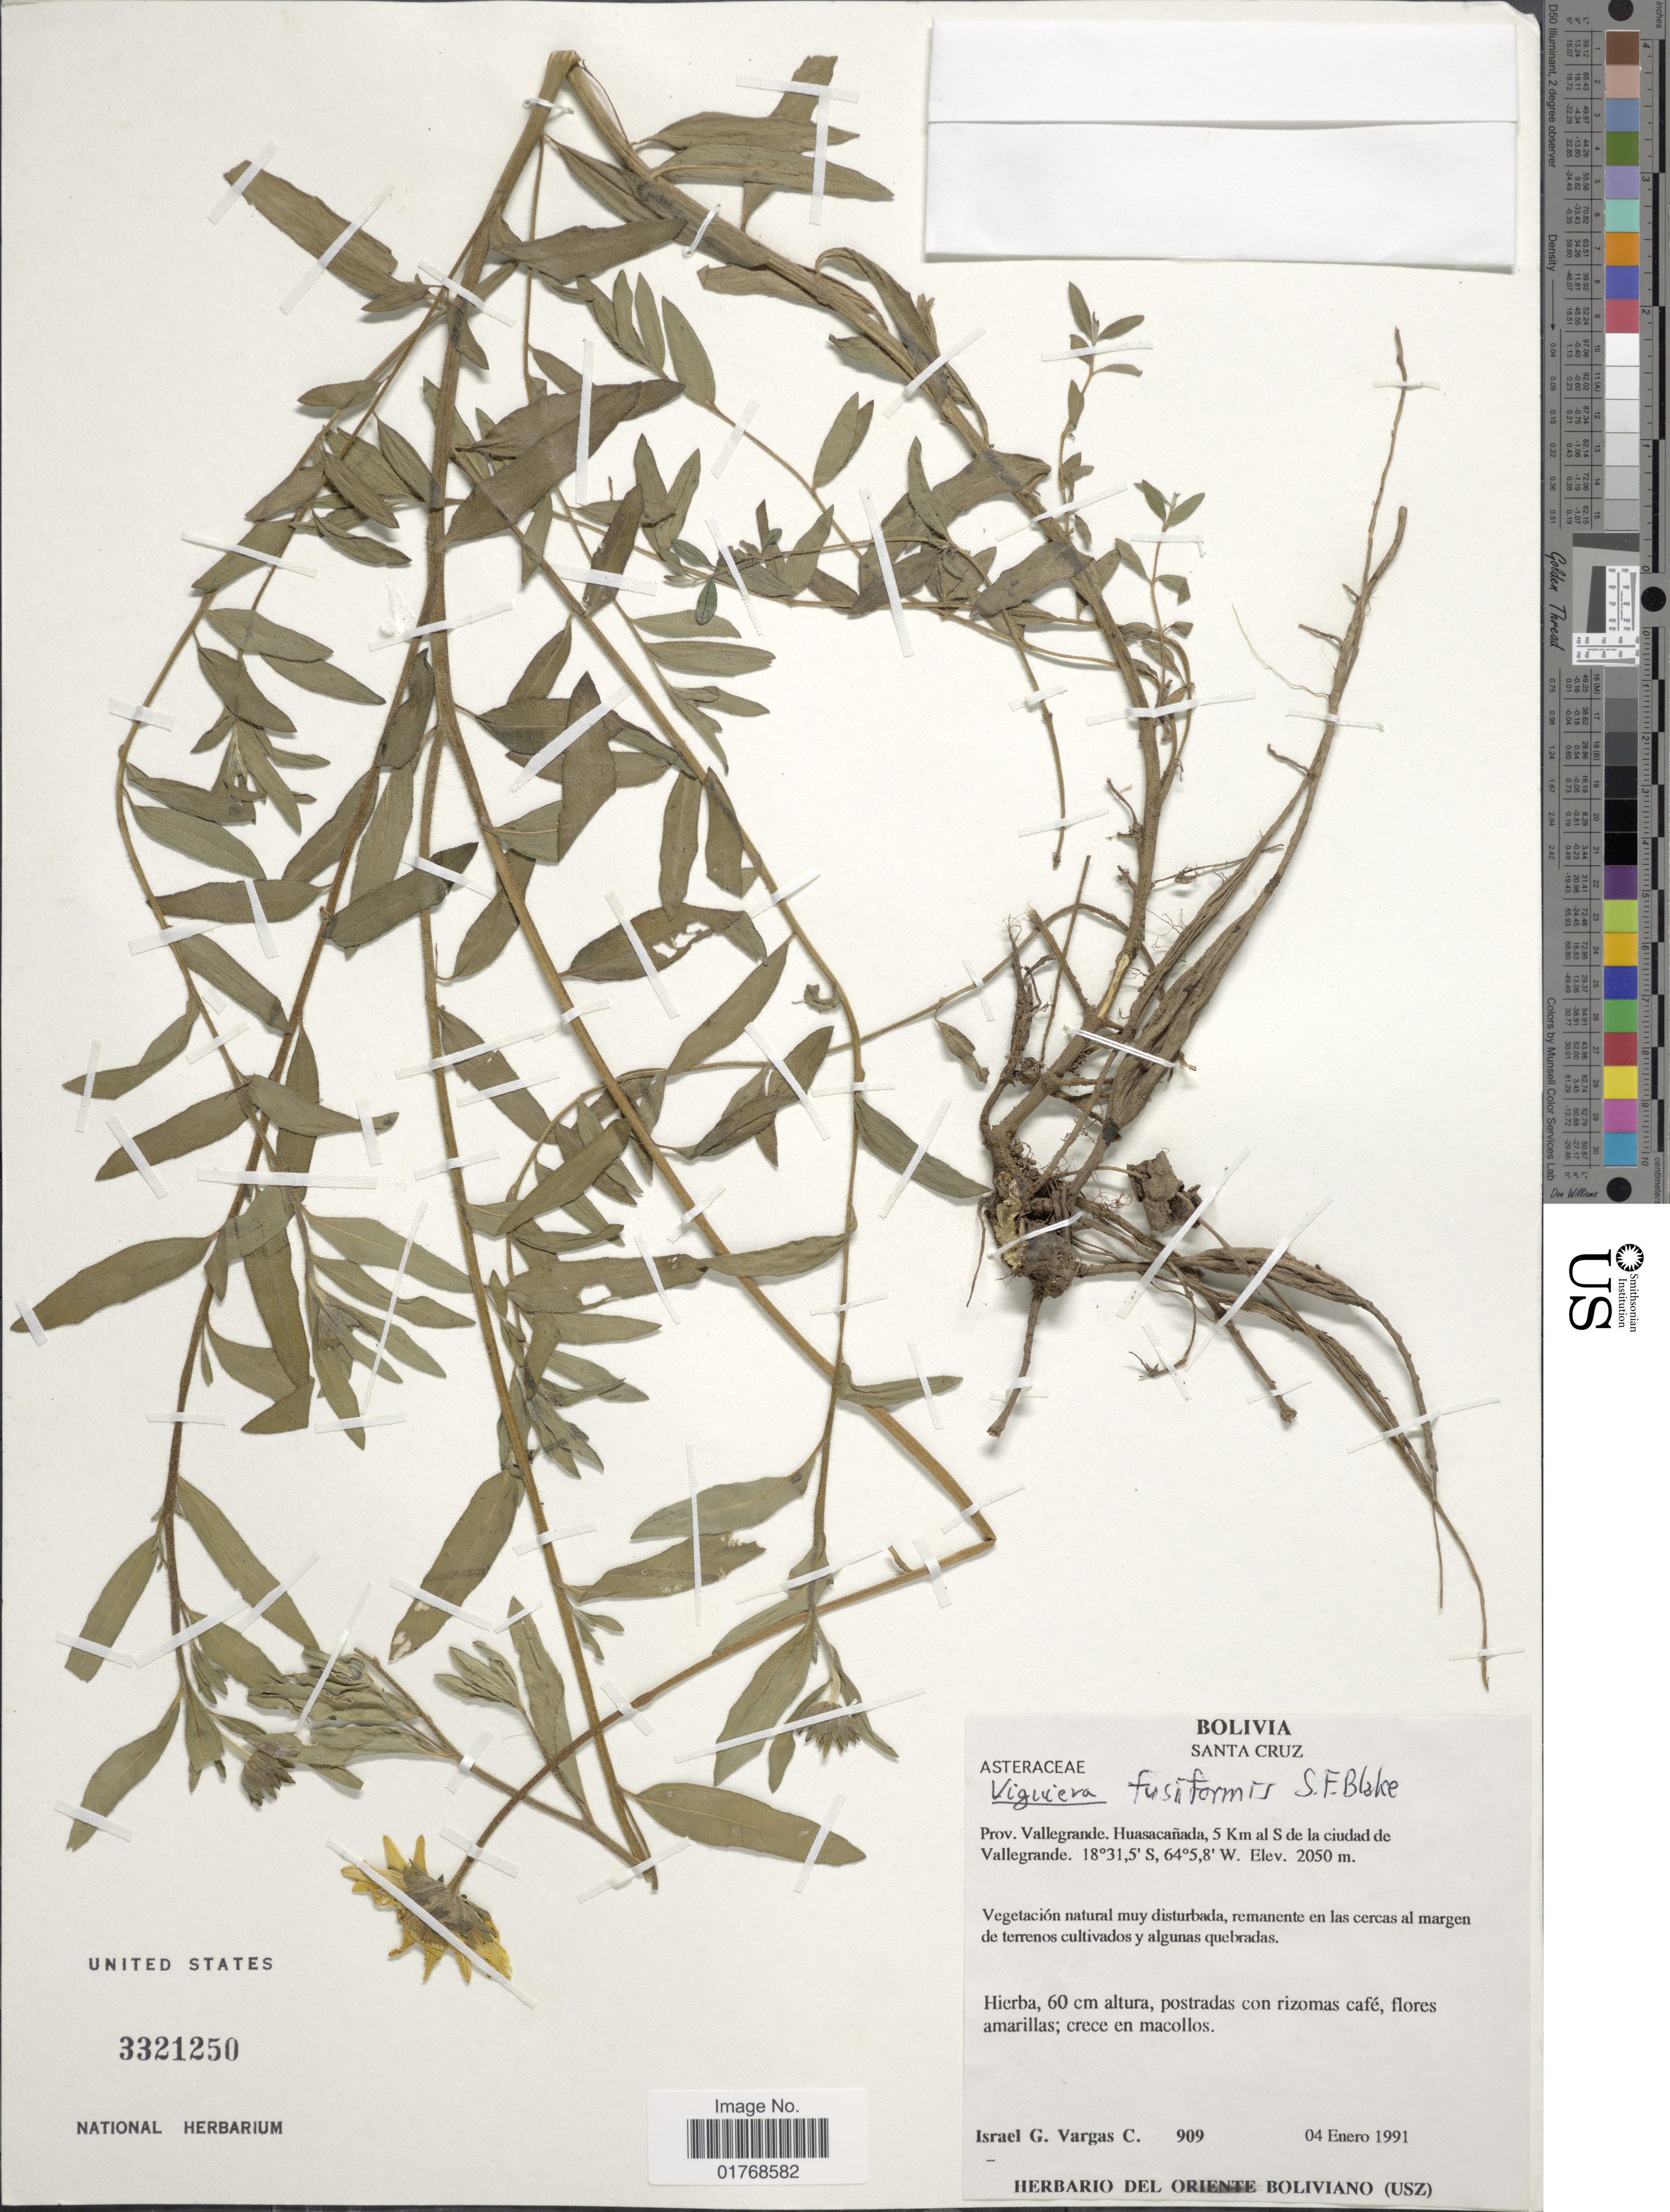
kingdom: Plantae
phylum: Tracheophyta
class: Magnoliopsida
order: Asterales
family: Asteraceae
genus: Viguiera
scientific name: Viguiera fusiformis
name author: S.F. Blake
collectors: I. G. Vargas C.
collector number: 909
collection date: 1991-01-04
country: Bolivia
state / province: Santa Cruz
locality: Prov. Vallegrande. Huasacañada, 5 Km al S de la ciudad de Vallegrande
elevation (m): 2050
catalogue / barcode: US 3321250